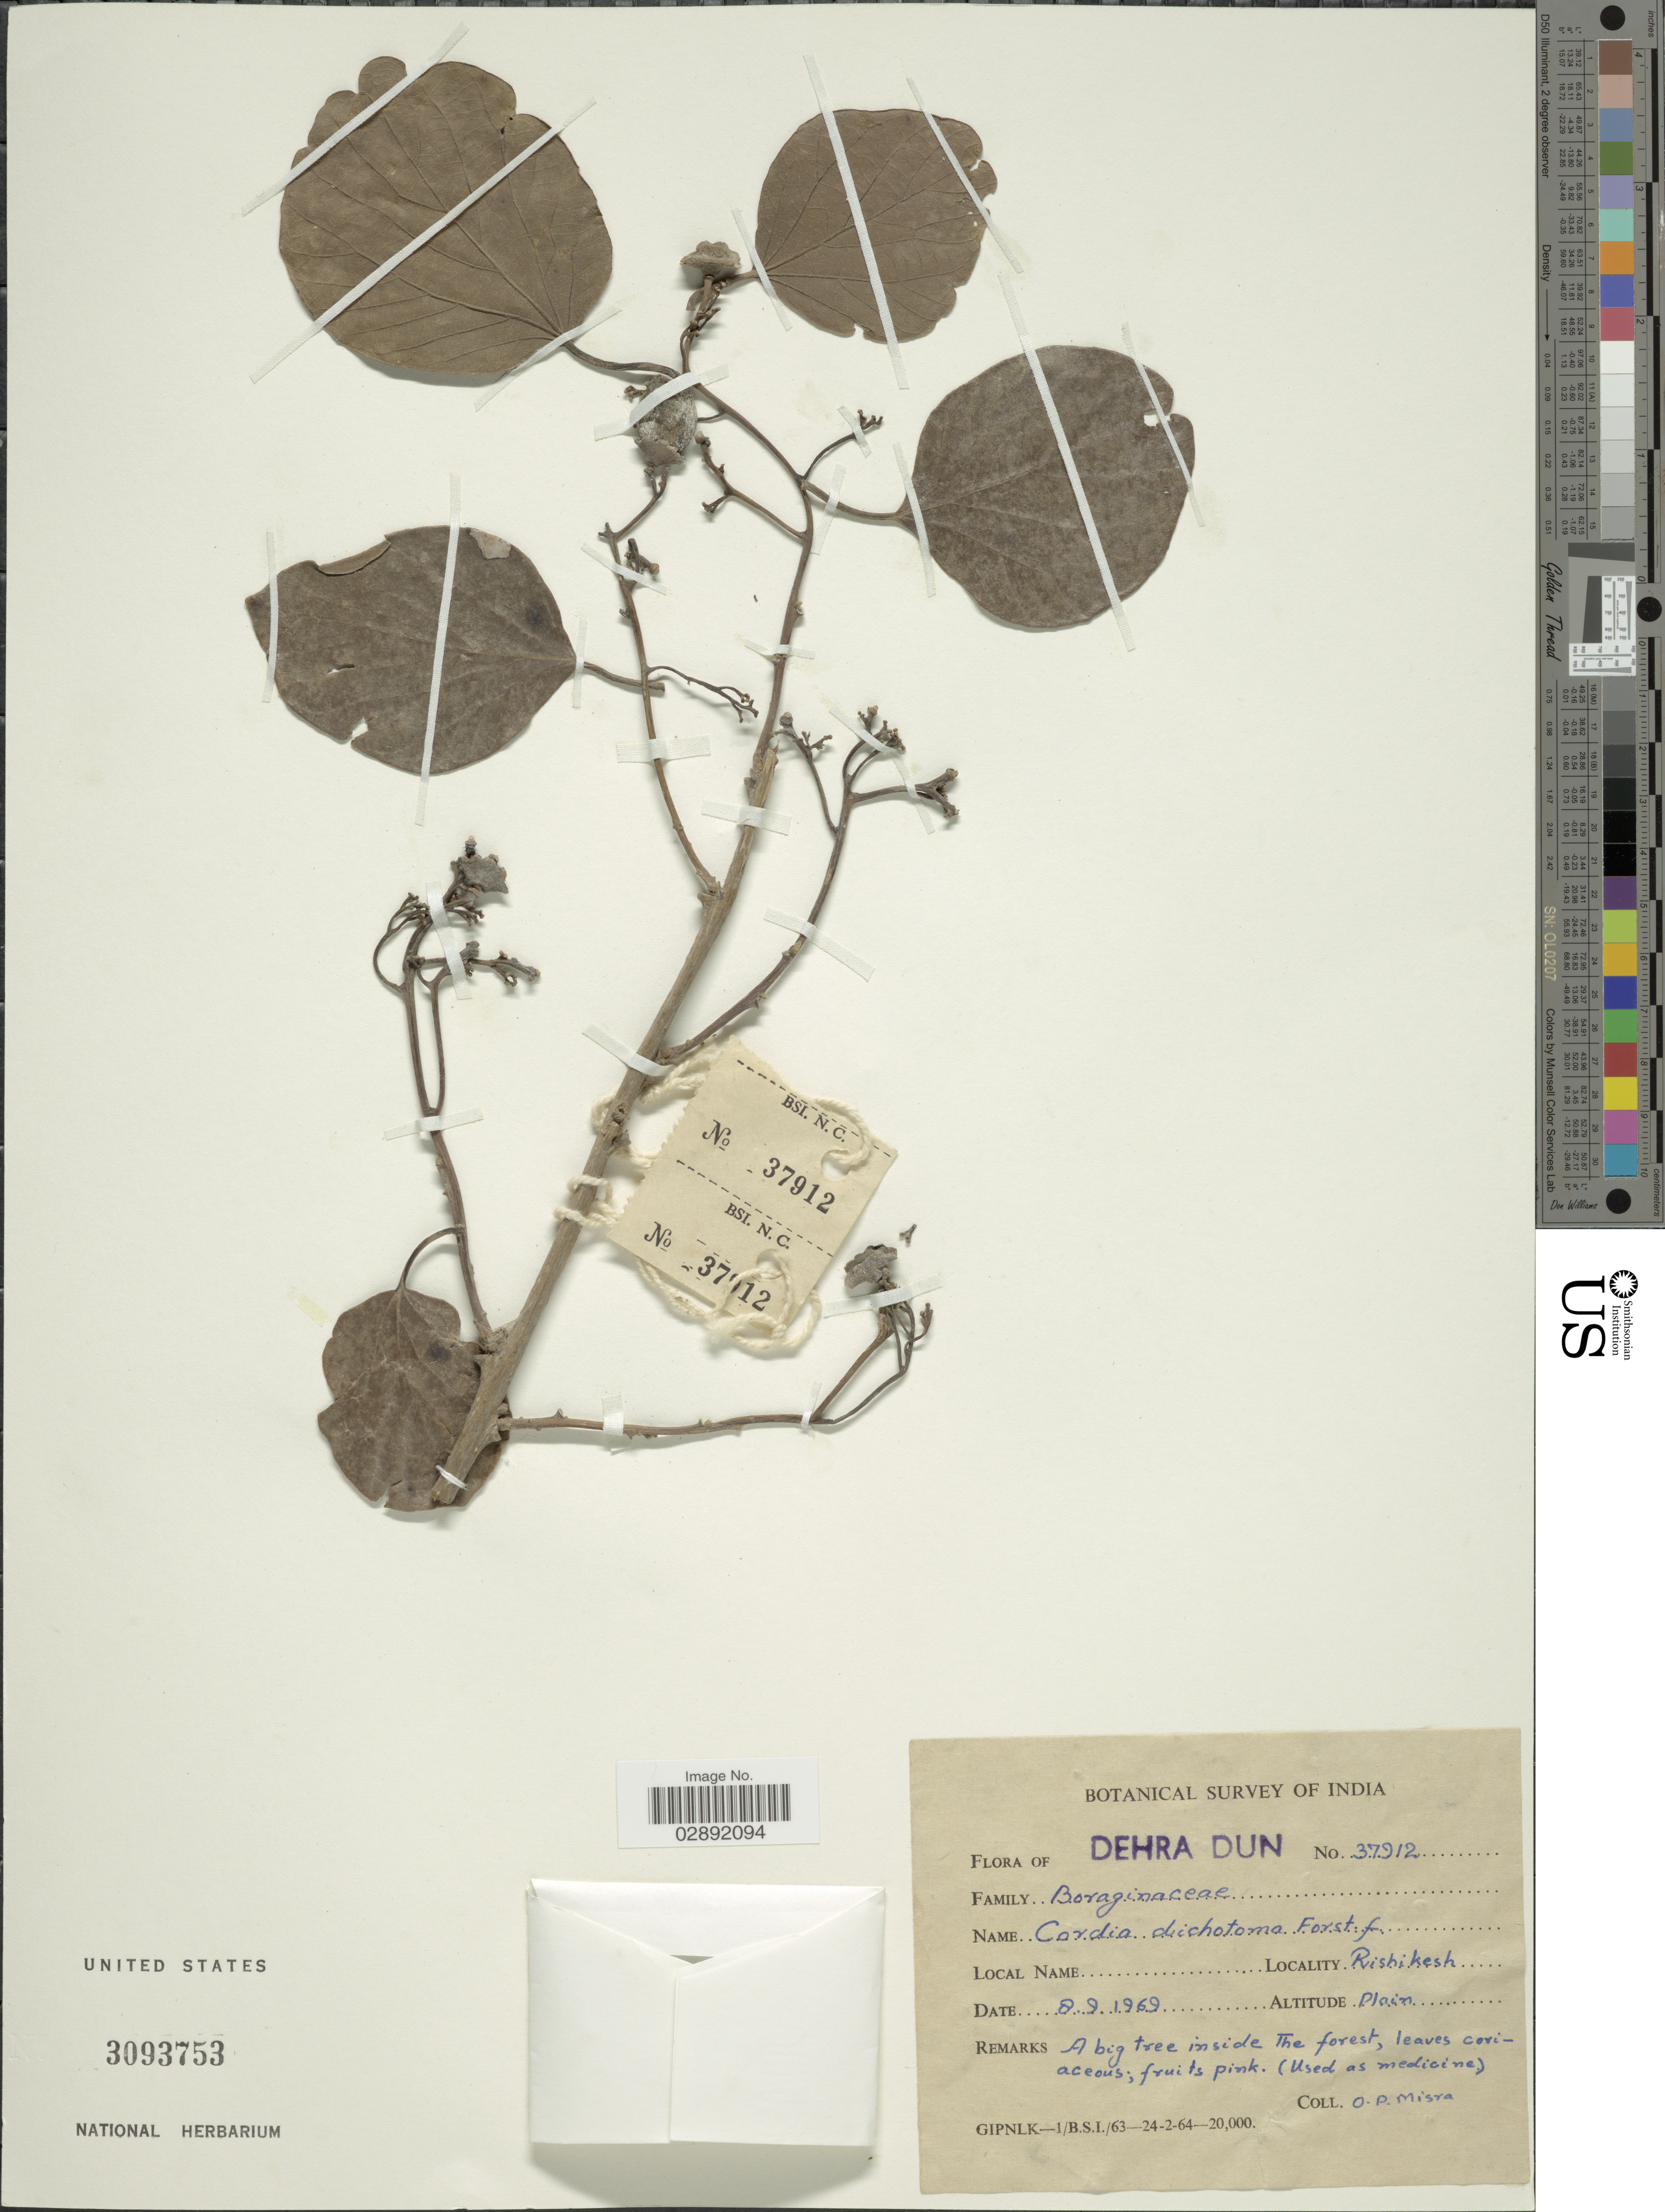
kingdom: Plantae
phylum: Tracheophyta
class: Magnoliopsida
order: Boraginales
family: Cordiaceae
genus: Cordia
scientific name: Cordia dichotoma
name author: G. Forst.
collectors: O. Misra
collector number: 37912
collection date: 1969-09-08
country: India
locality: Dehra Dun, Rishikesh.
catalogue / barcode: US 3093753